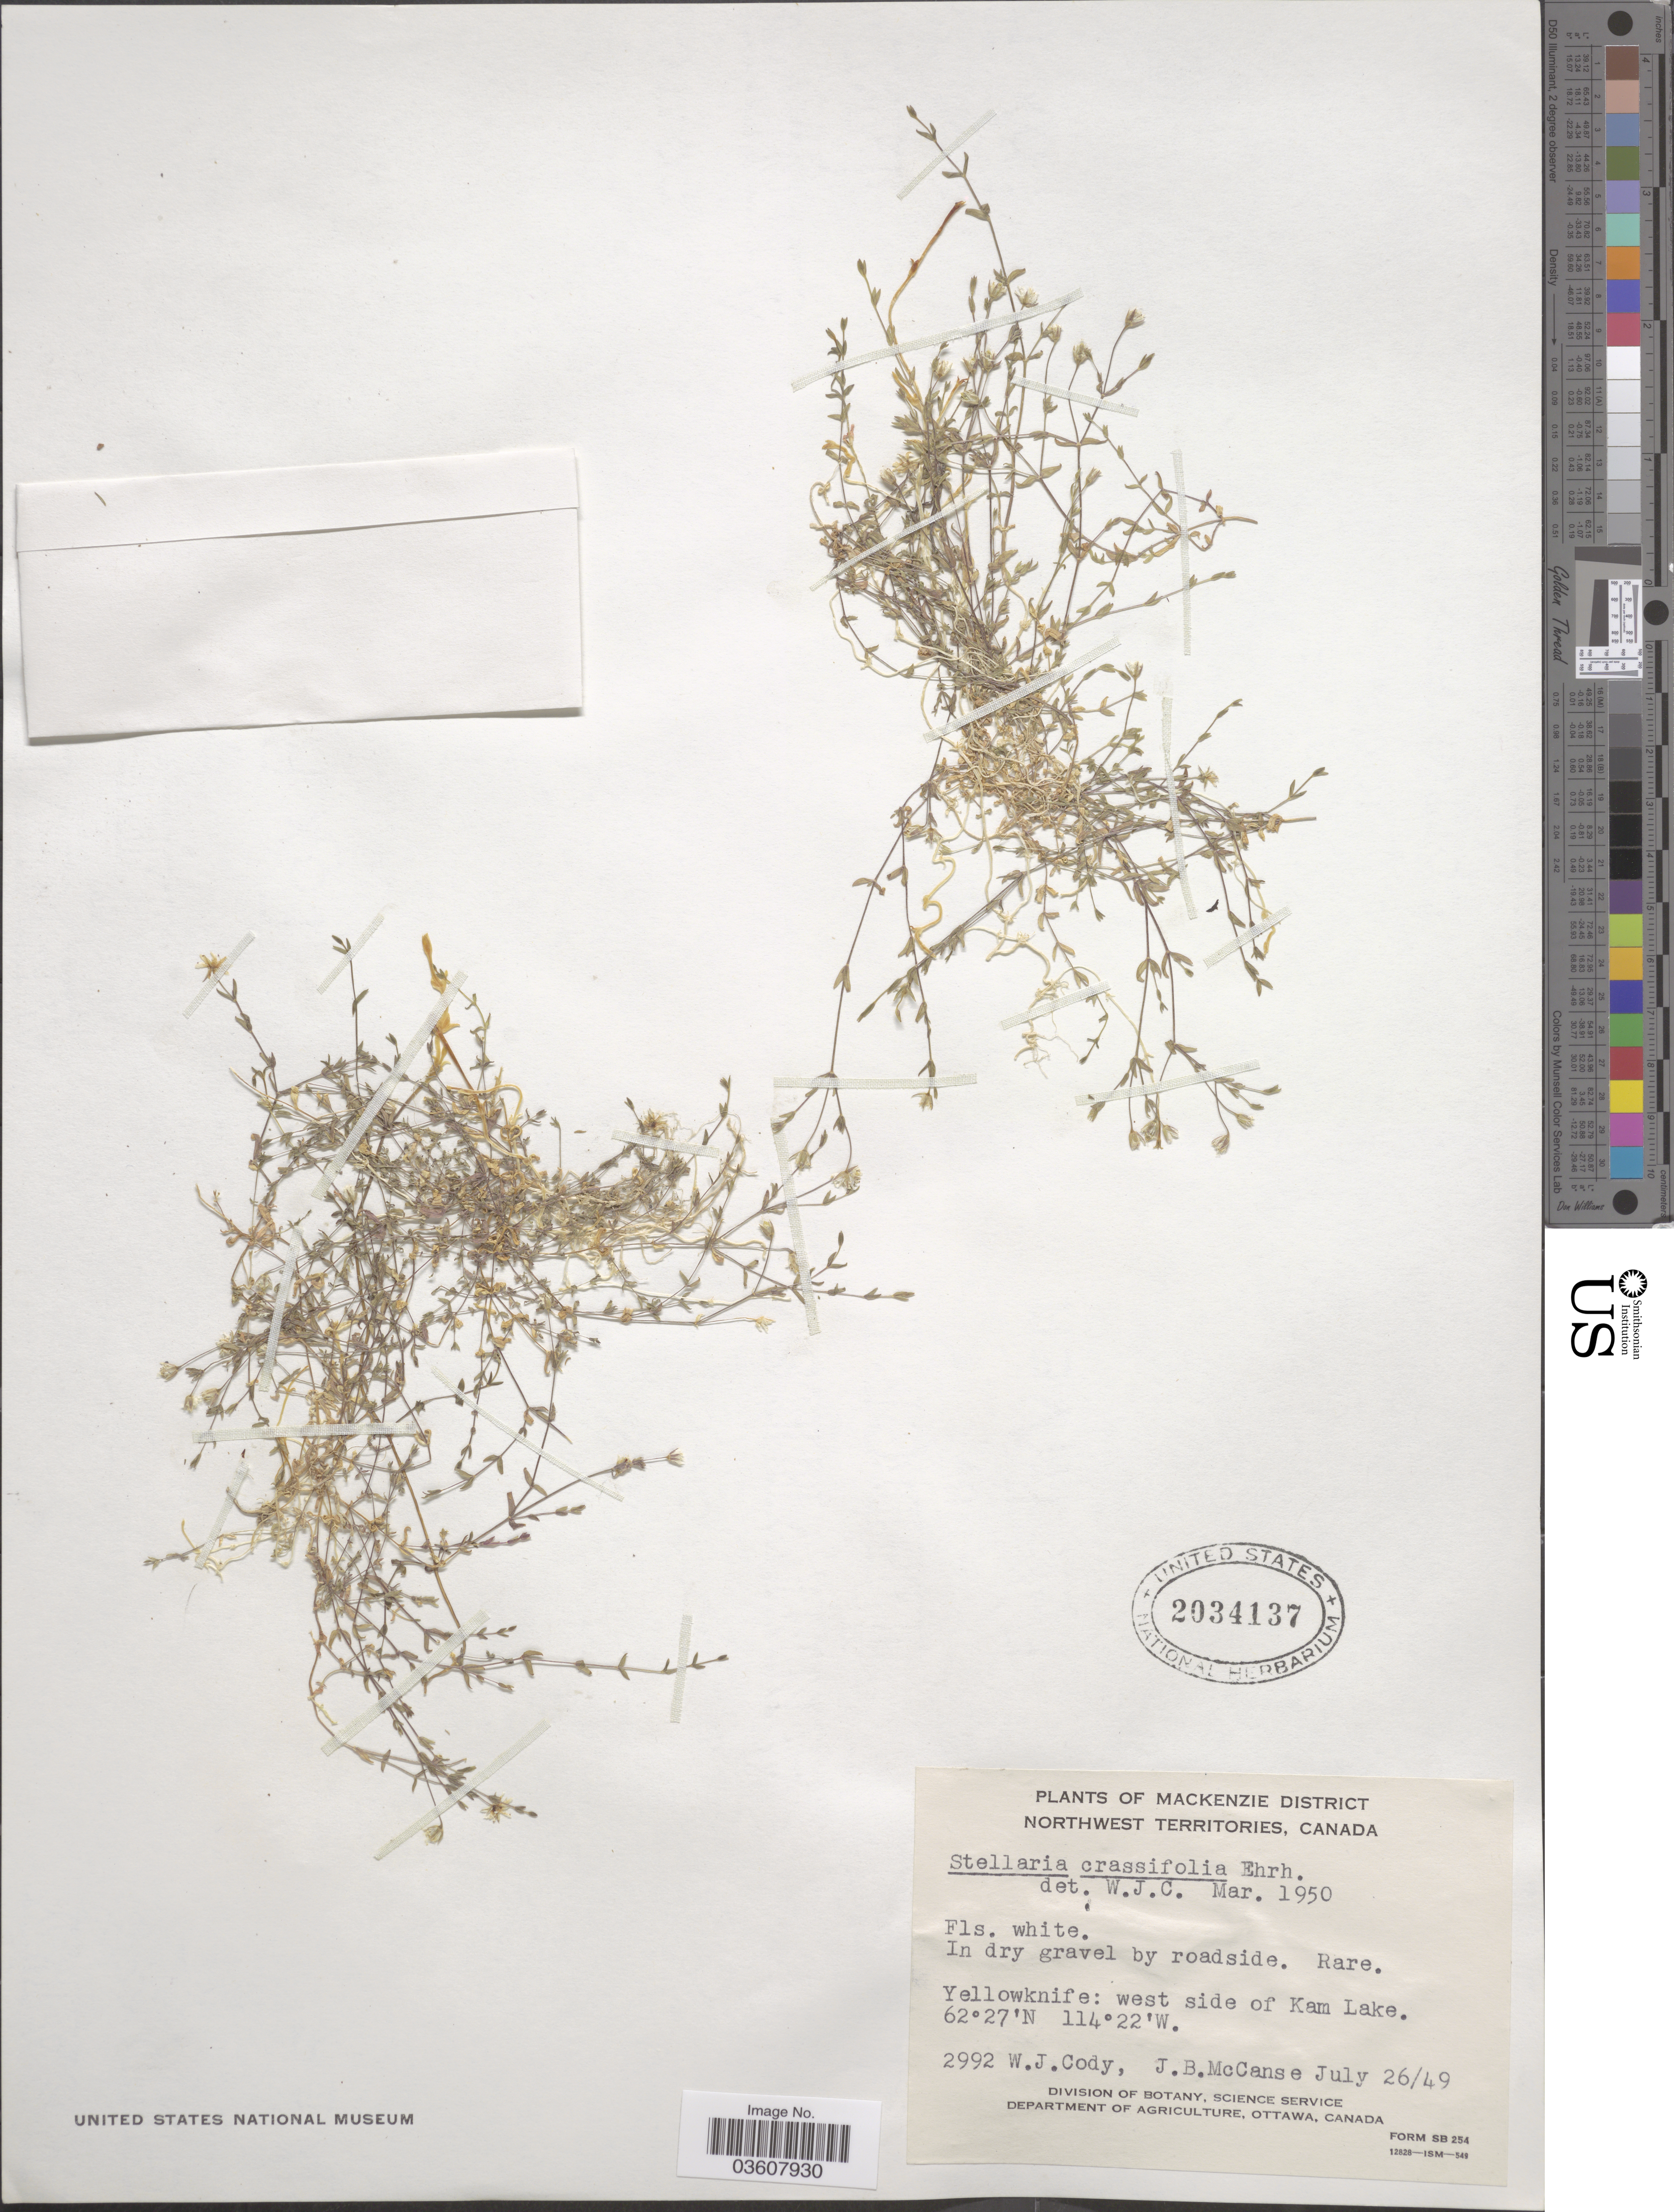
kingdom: Plantae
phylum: Tracheophyta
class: Magnoliopsida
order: Caryophyllales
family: Caryophyllaceae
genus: Stellaria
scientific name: Stellaria crassifolia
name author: Ehrh.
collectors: W. Cody & J. McCanse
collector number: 2992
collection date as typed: Transcribed d/m/y: 26/7/49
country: Canada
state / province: Northwest Territories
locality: Mackenzie District, Yellowknife: west side of Kam Lake.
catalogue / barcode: US 2034137